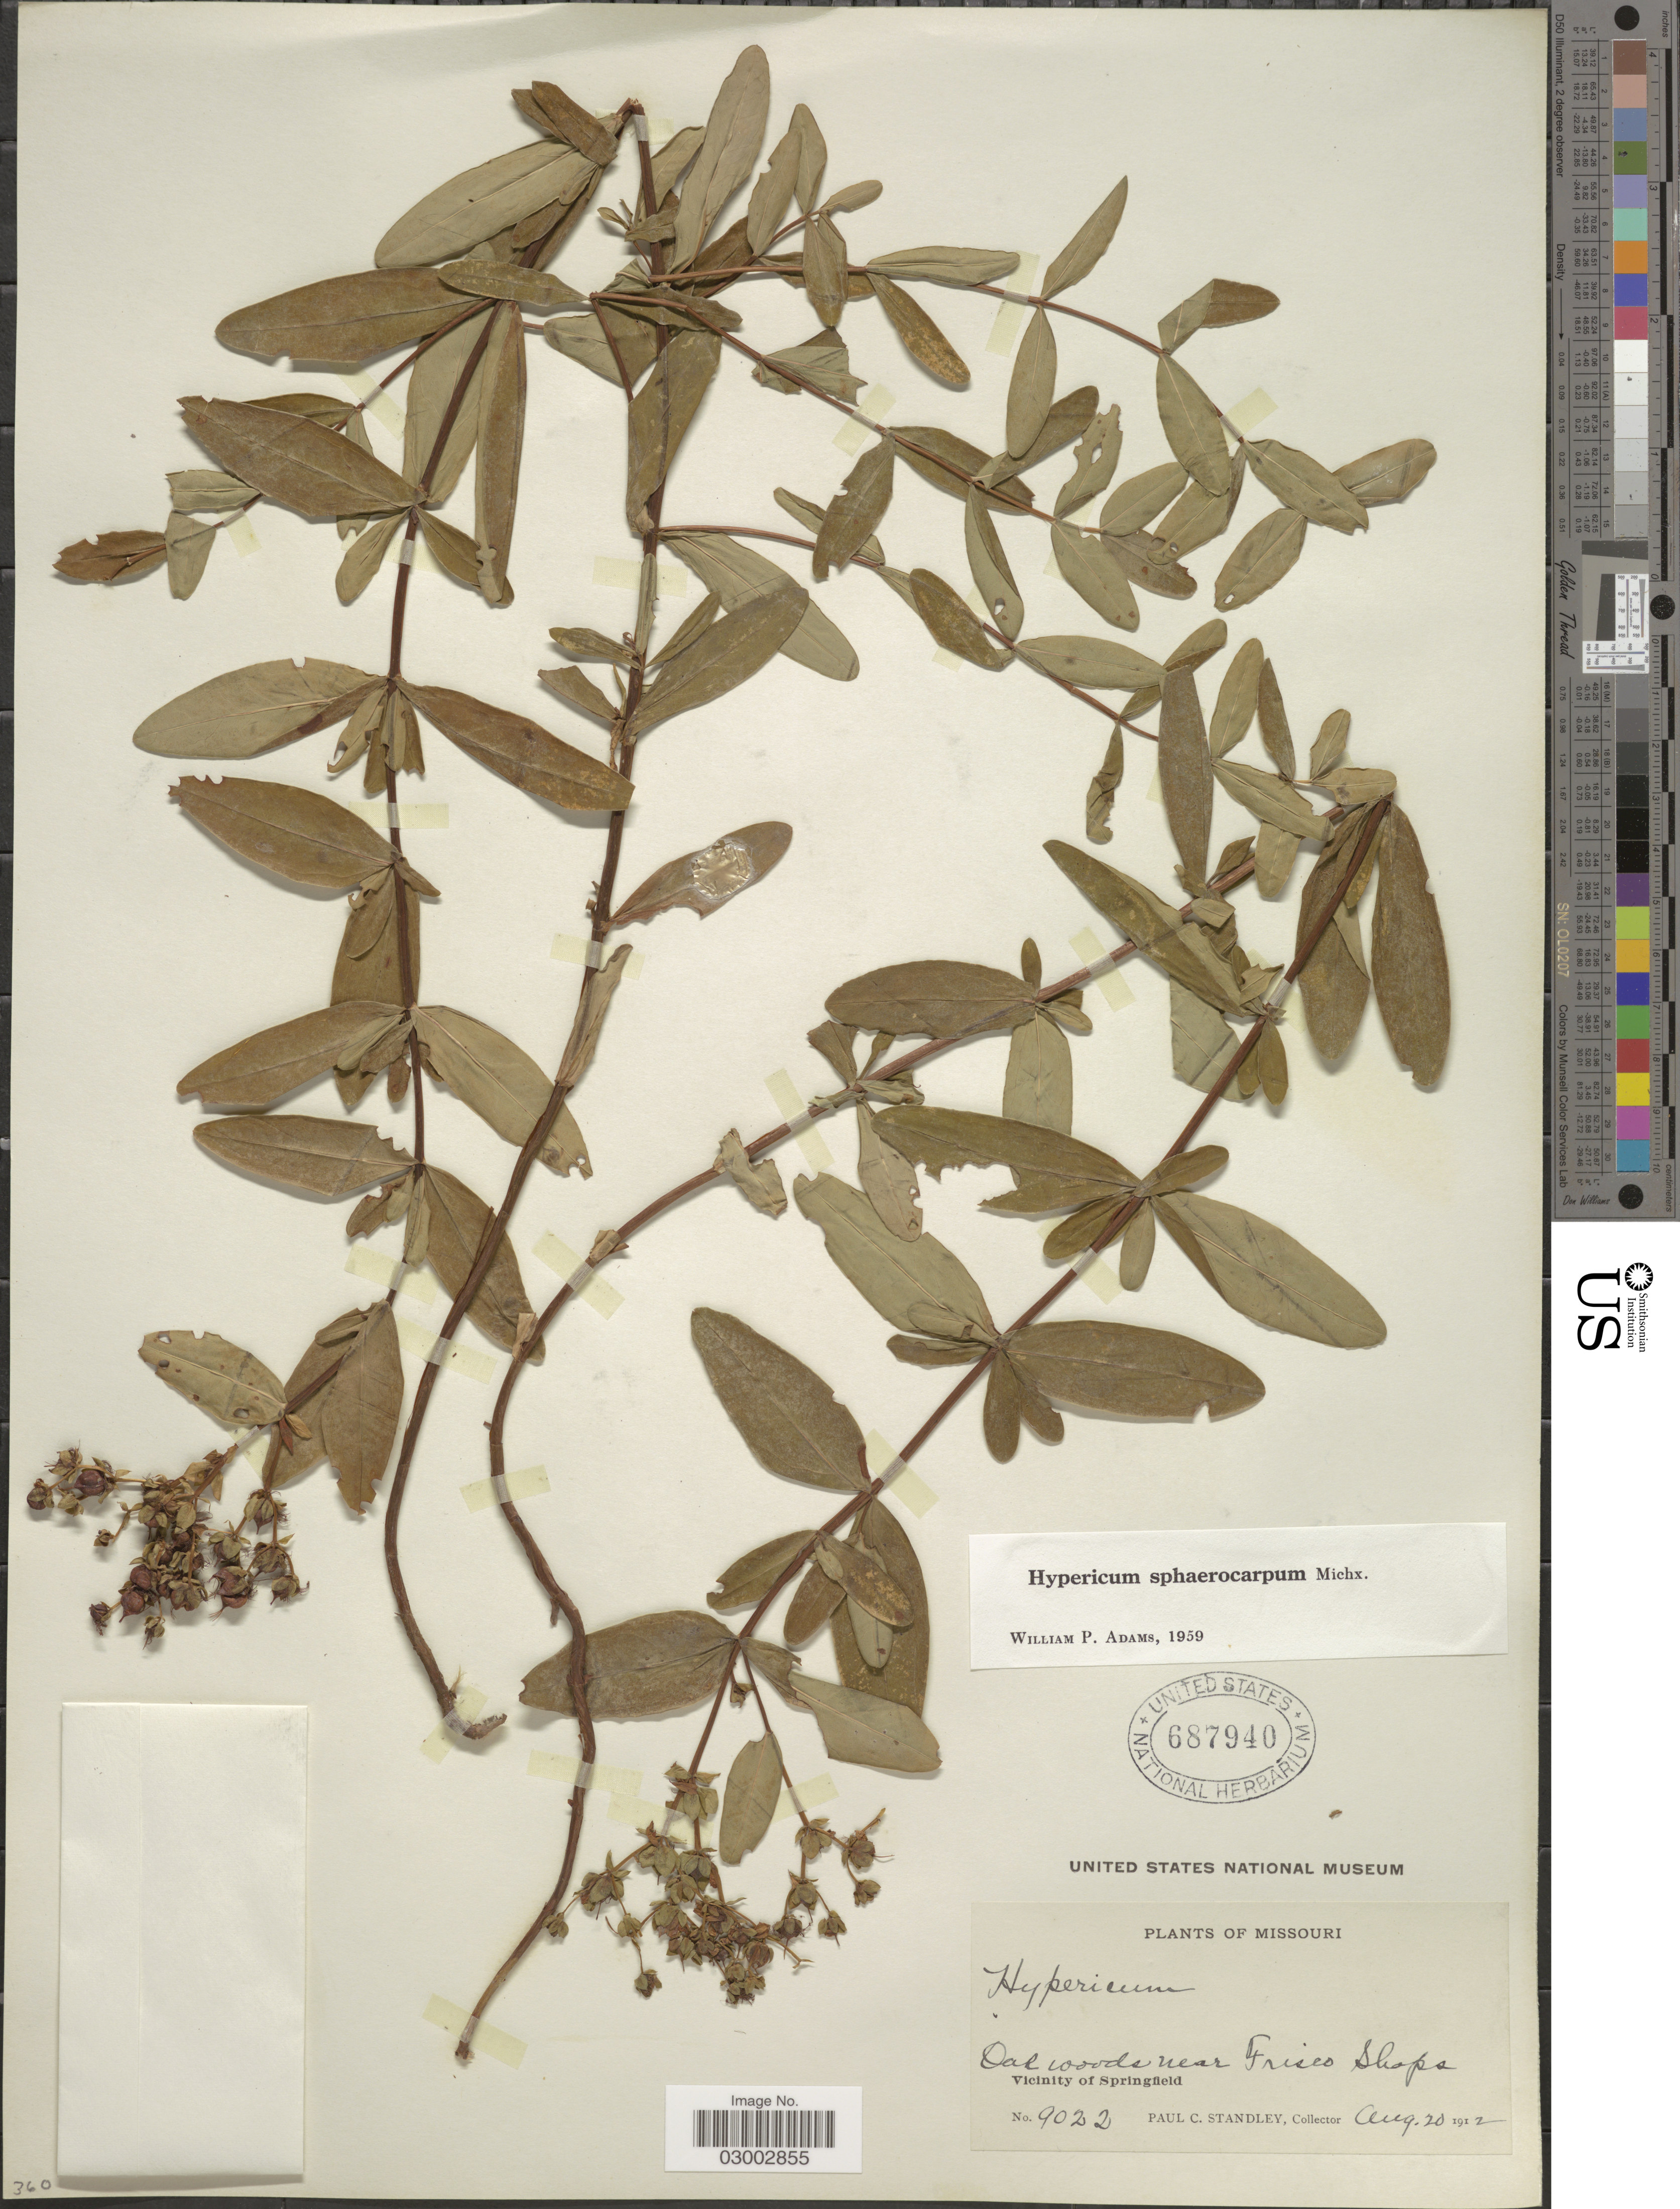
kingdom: Plantae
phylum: Tracheophyta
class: Magnoliopsida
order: Malpighiales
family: Hypericaceae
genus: Hypericum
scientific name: Hypericum sphaerocarpum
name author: Michx.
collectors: P. C. Standley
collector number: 9022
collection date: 1912-08-20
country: United States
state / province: Missouri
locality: Oak woods near Frisco Shops. Vicinity of Springfield.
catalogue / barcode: US 687940